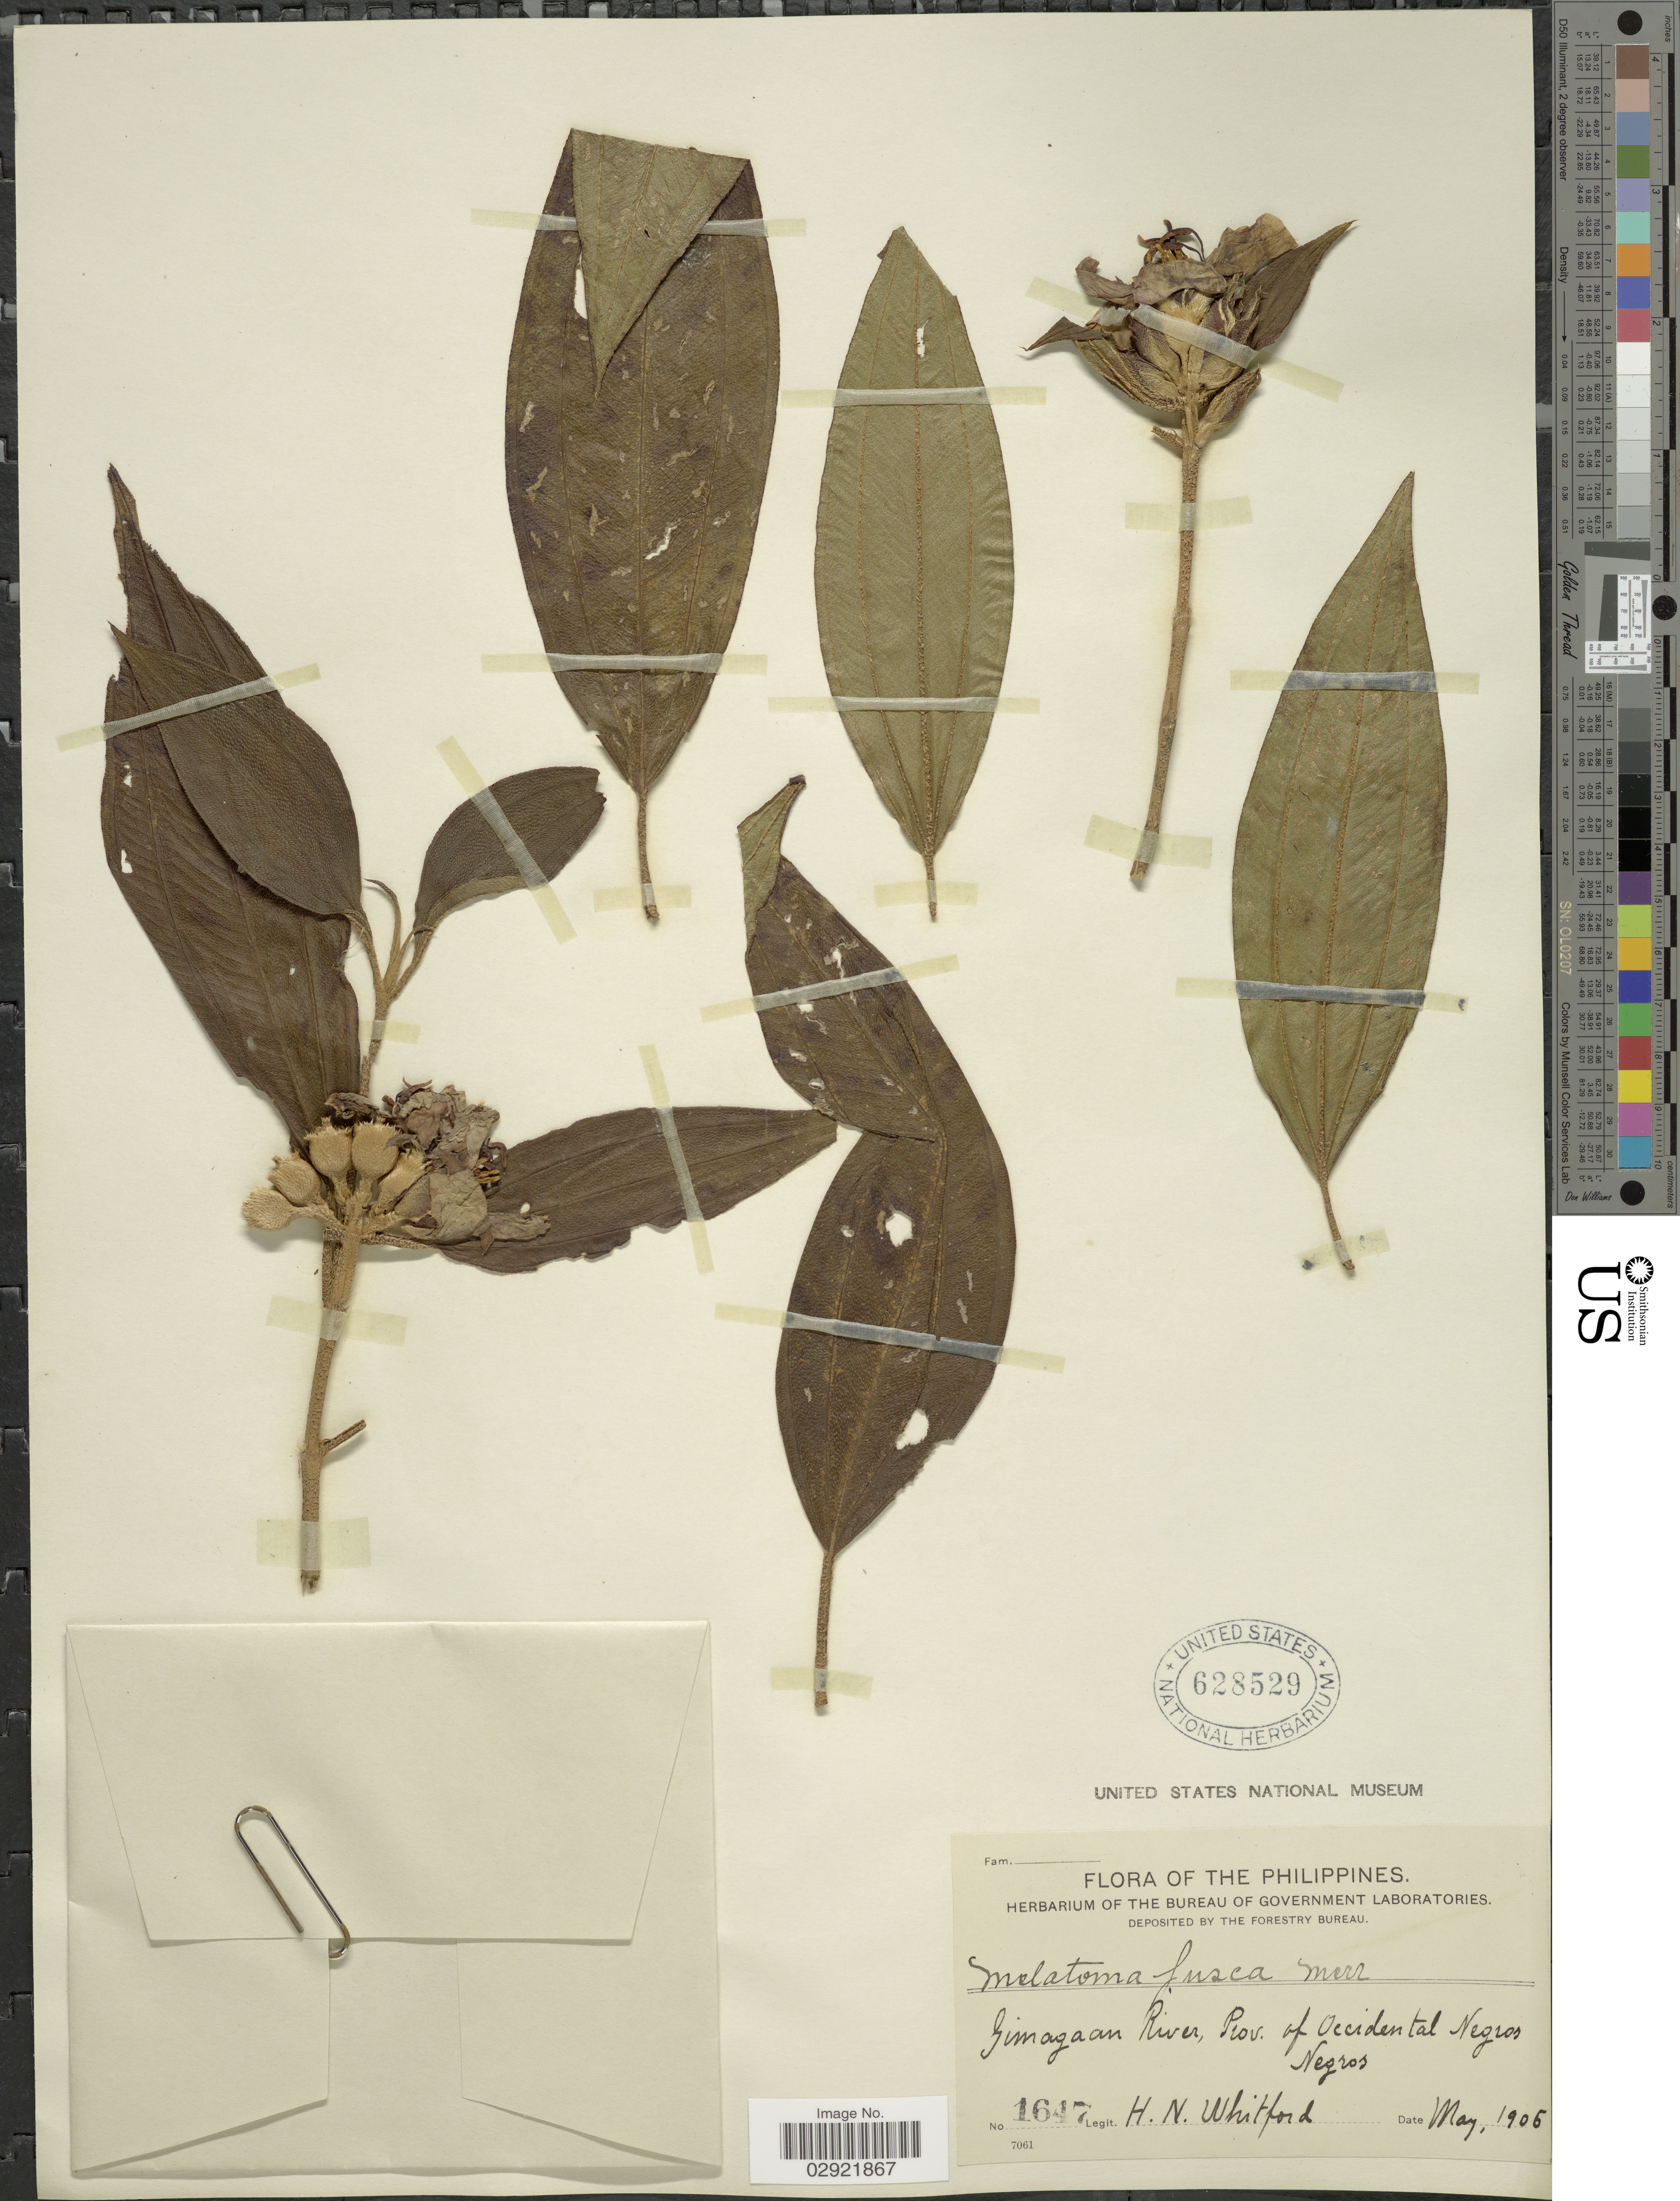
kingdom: Plantae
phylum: Tracheophyta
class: Magnoliopsida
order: Myrtales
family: Melastomataceae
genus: Melastoma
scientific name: Melastoma malabathricum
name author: L.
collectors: H. N. Whitford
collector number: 1647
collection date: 1905-05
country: Philippines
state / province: Western Visayas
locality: Gimagaan River, Prov. of Occidental Negros. Negros.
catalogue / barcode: US 628529